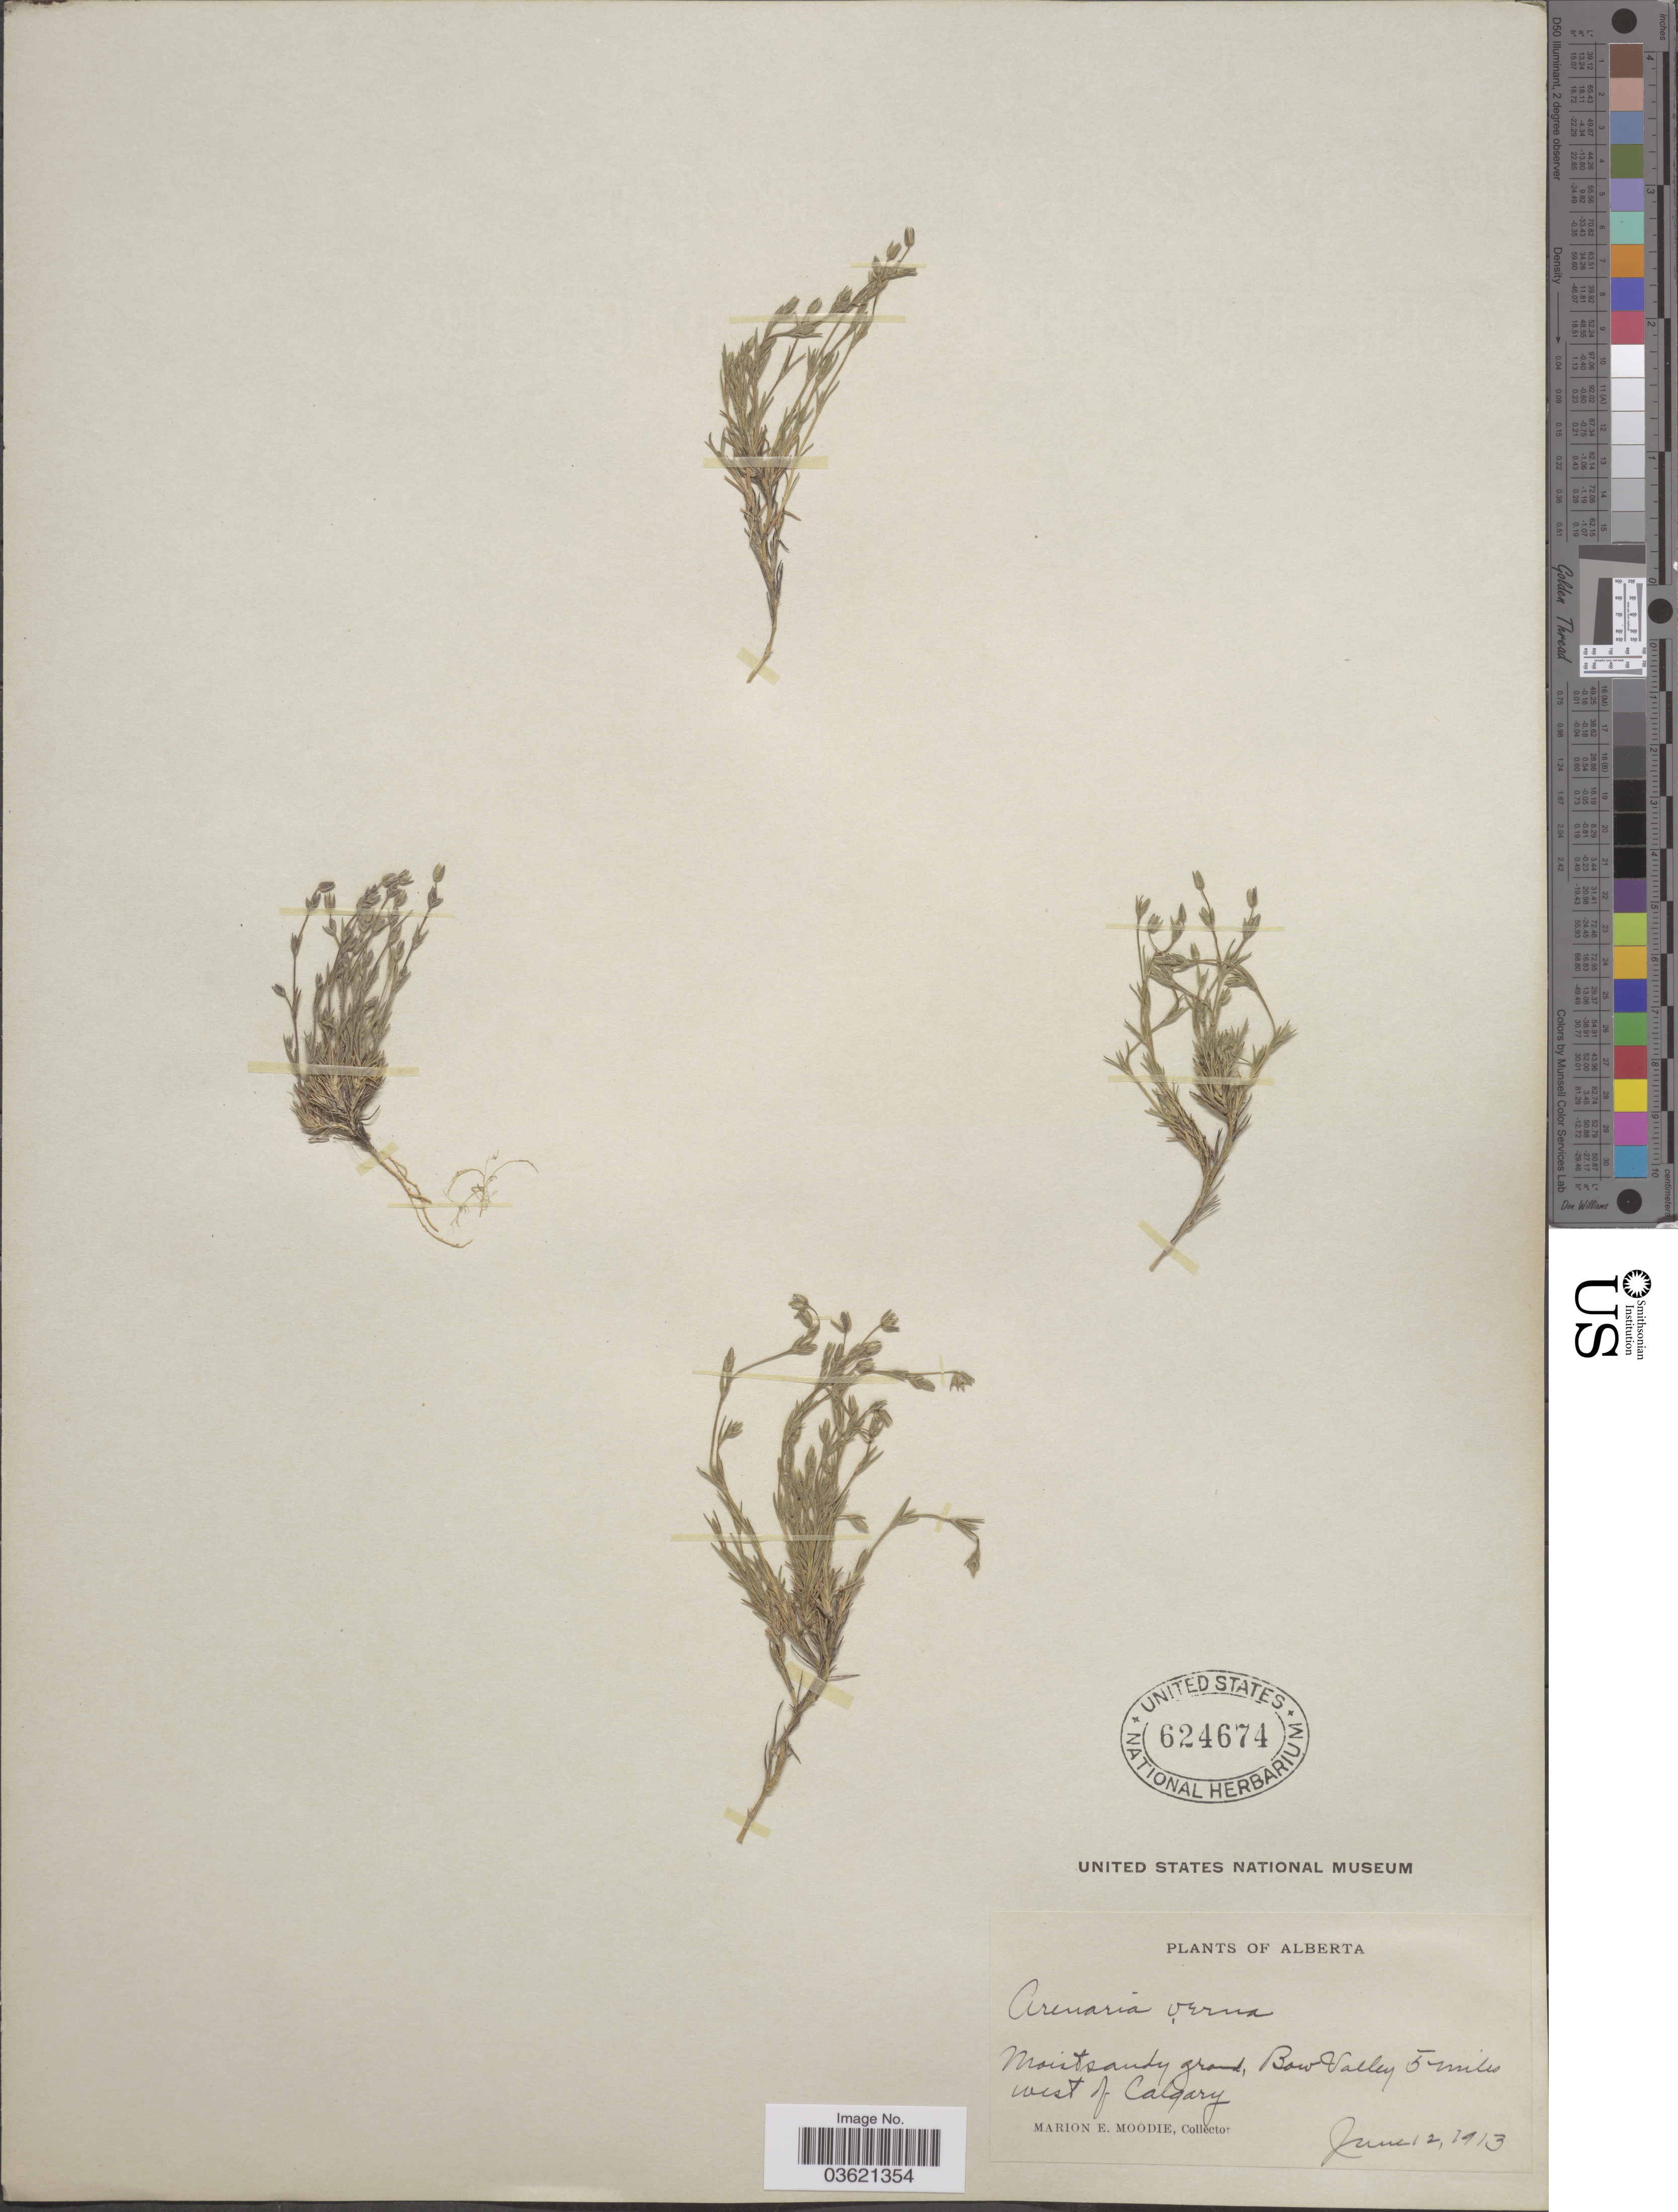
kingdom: Plantae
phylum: Tracheophyta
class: Magnoliopsida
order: Caryophyllales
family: Caryophyllaceae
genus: Arenaria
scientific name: Arenaria verna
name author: L.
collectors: M. E. Moodie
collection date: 1913-06-12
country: Canada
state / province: Alberta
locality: Bow Valley 5 miles west of Calgary.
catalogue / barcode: US 624674